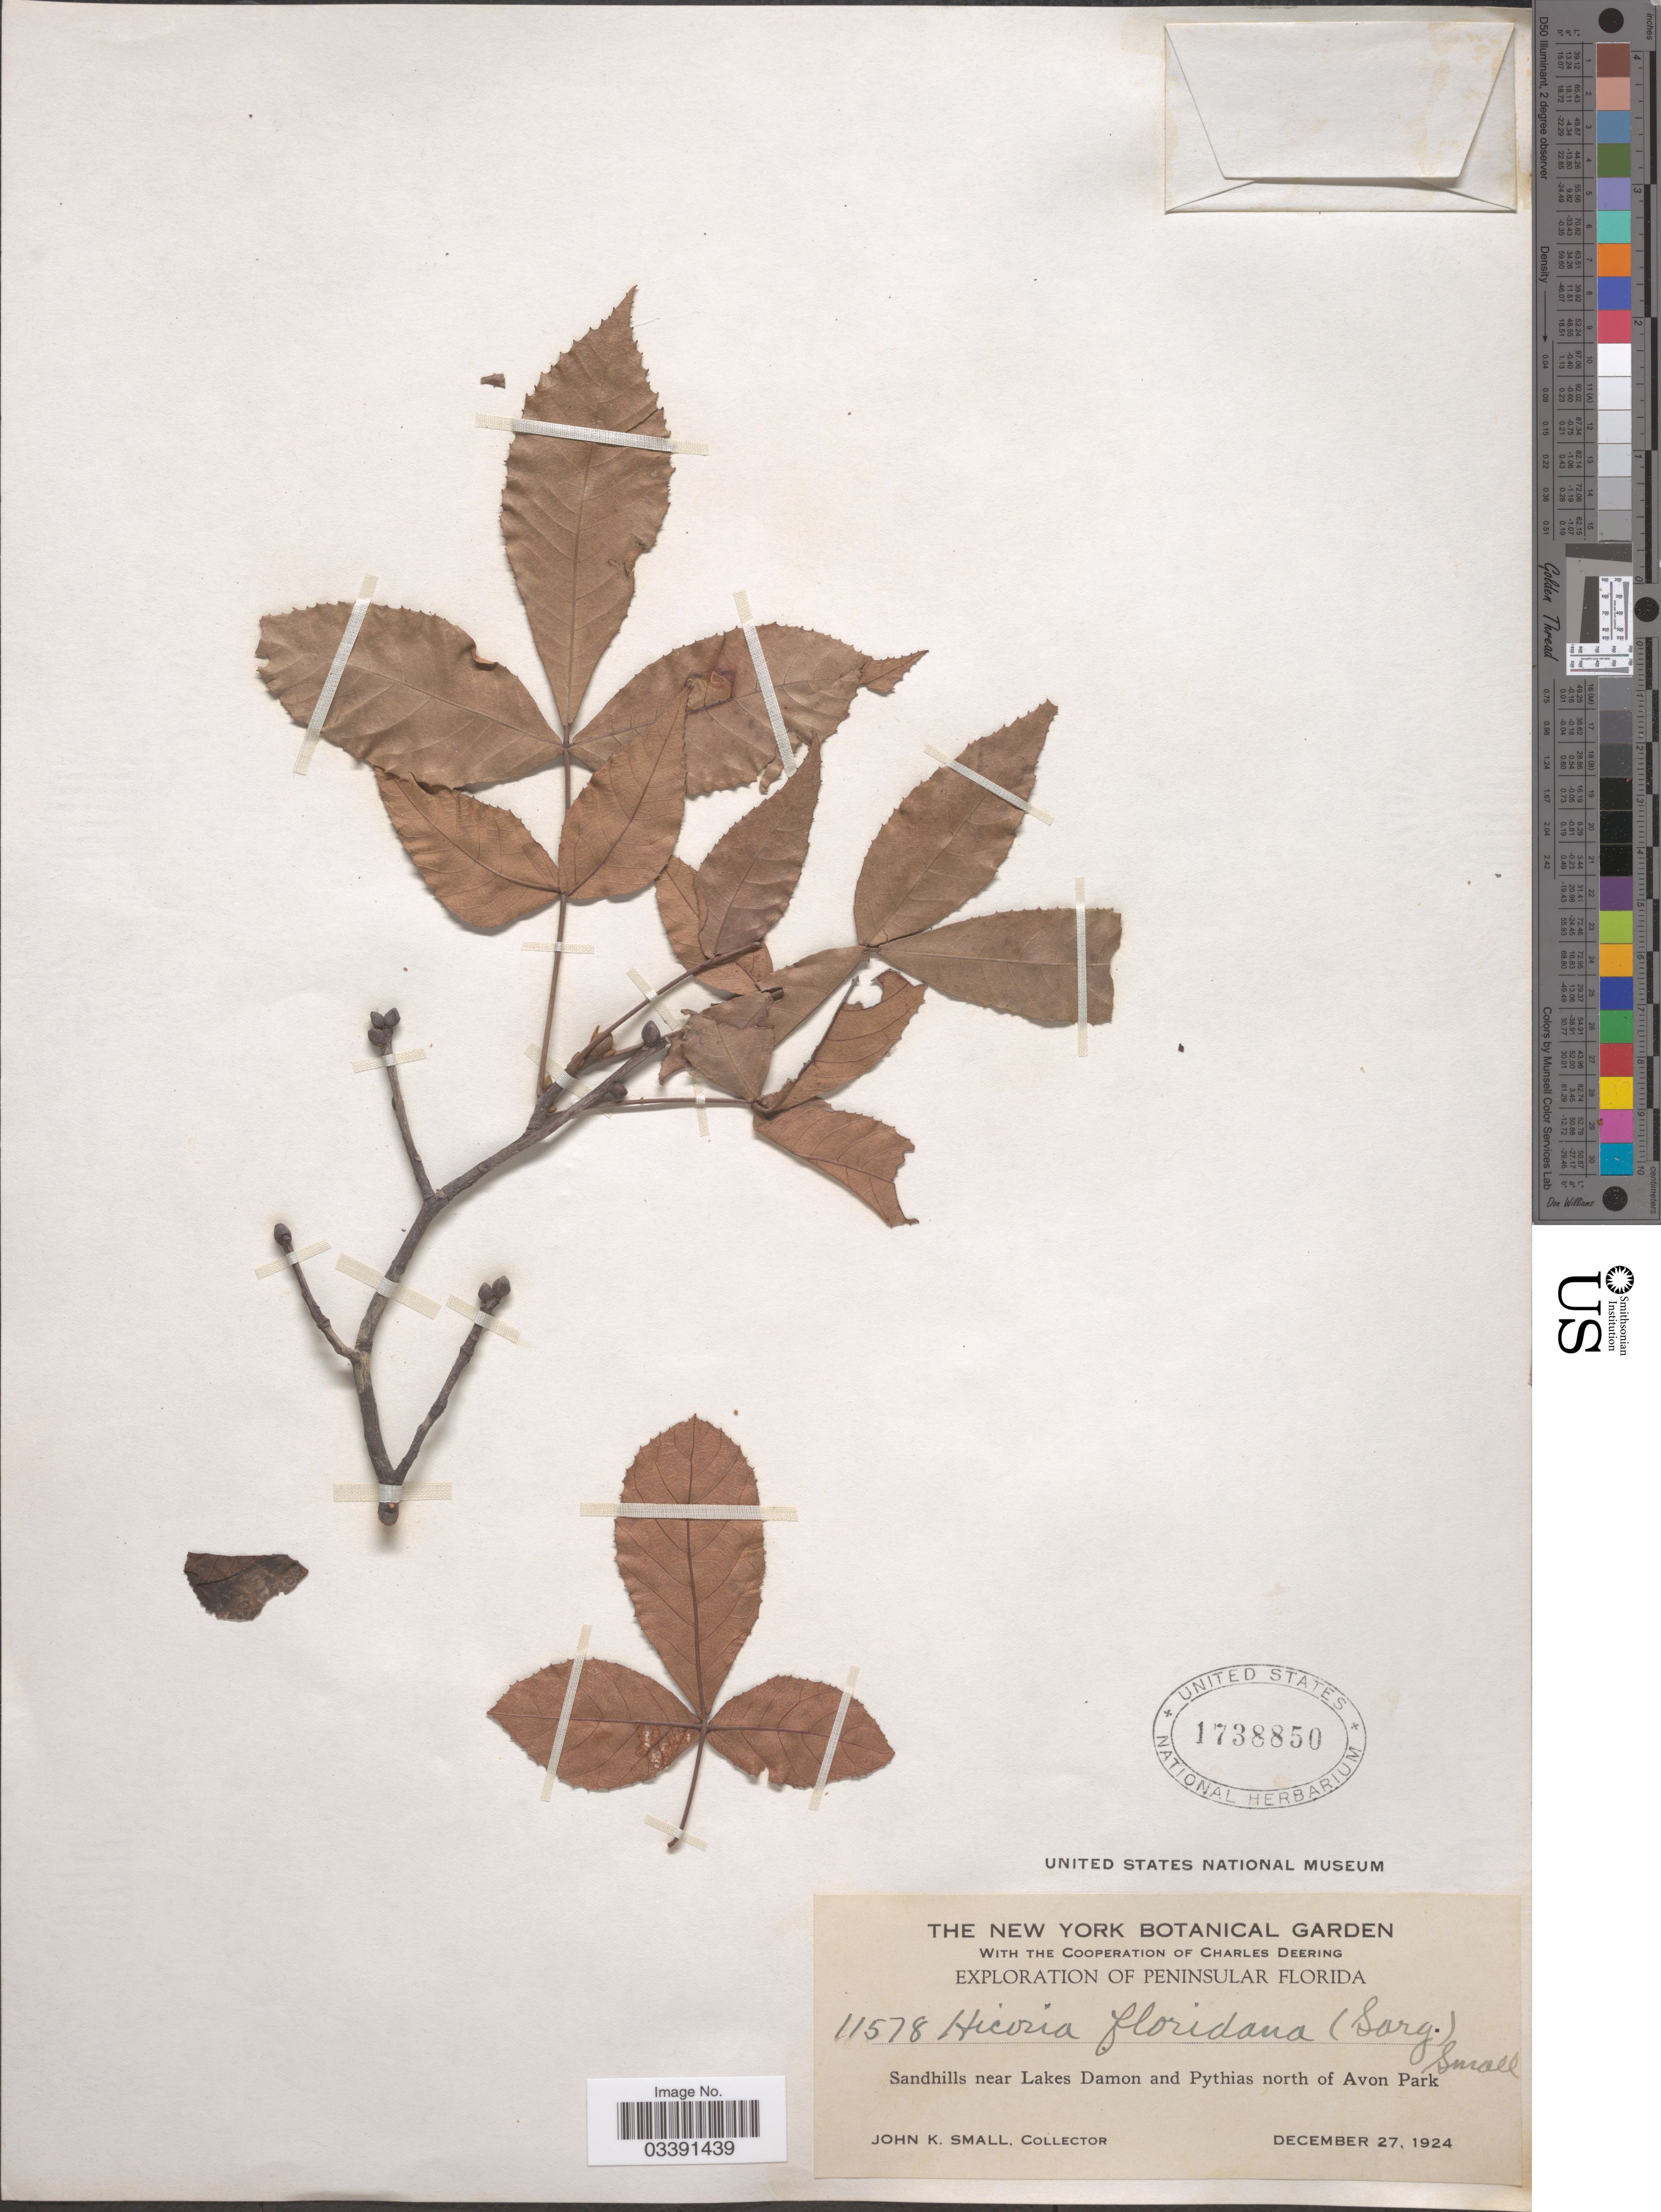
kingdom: Plantae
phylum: Tracheophyta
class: Magnoliopsida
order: Fagales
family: Juglandaceae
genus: Carya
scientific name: Carya floridana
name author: Sarg.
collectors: J. K. Small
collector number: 11578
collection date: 1924-12-27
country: United States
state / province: Florida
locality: Peninsular Florida. Sandhills near Lakes Damon and Pythias north of Avon Park.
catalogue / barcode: US 1738850